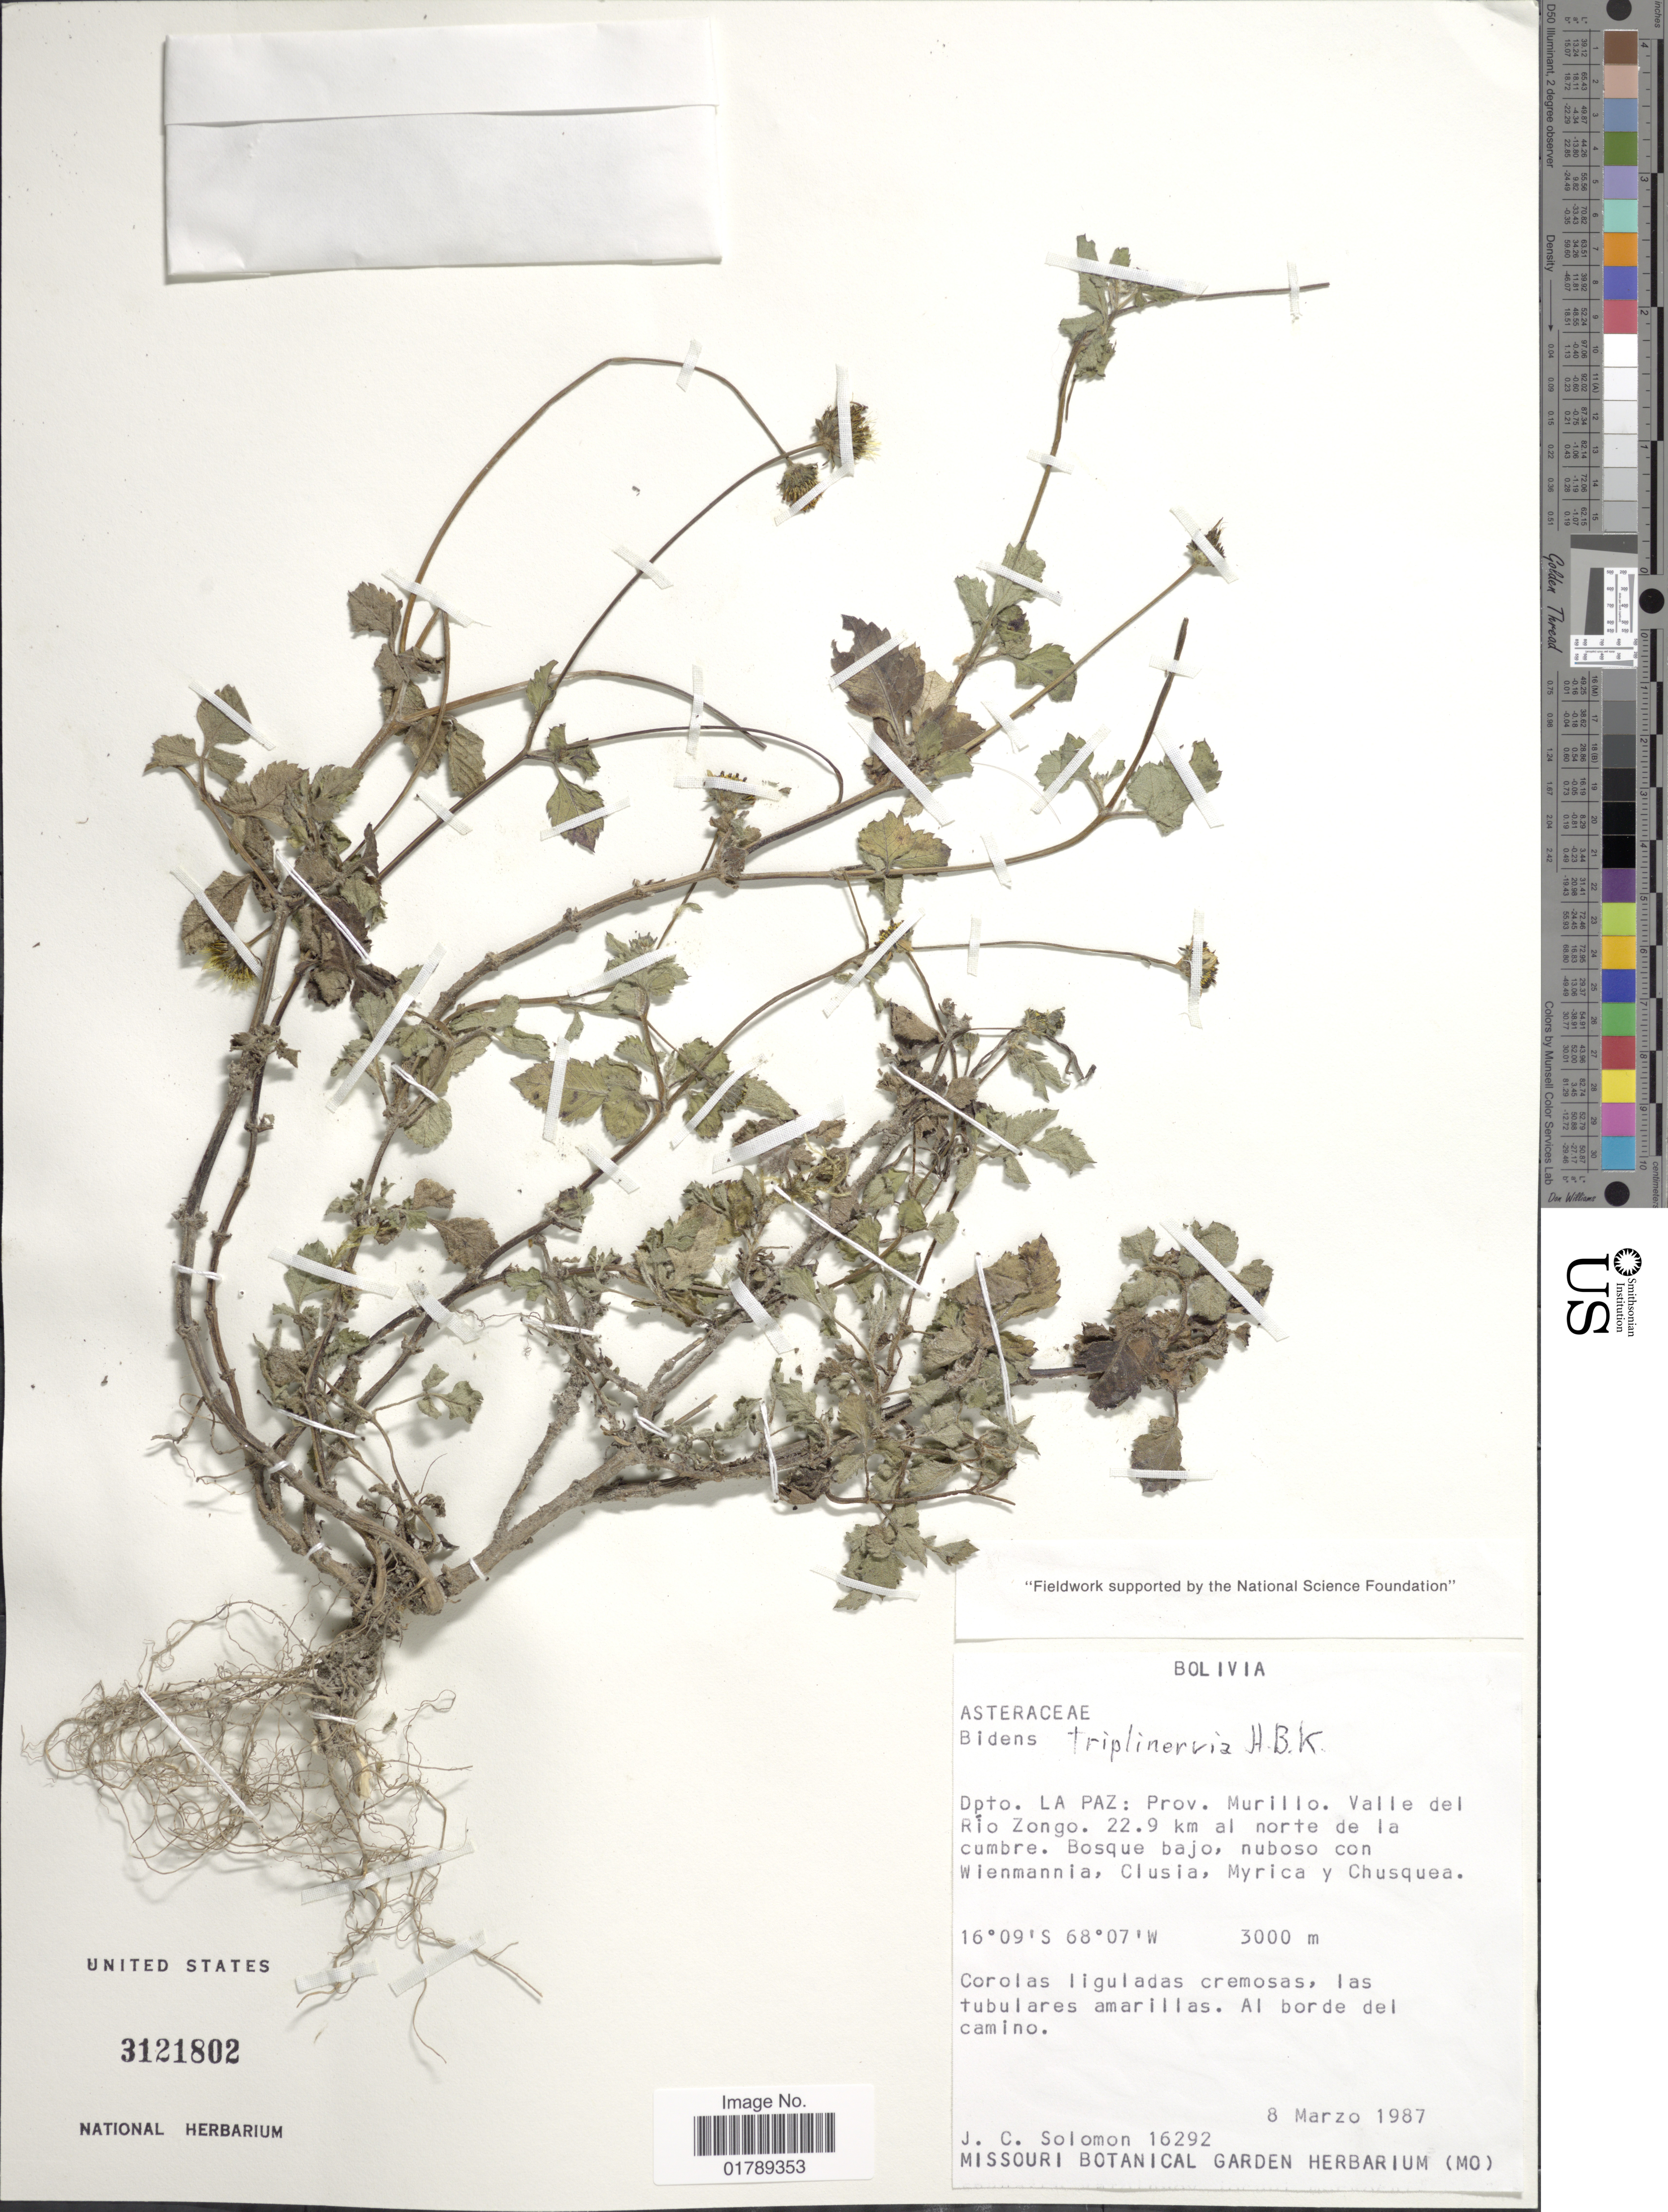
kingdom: Plantae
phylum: Tracheophyta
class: Magnoliopsida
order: Asterales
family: Asteraceae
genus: Bidens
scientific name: Bidens triplinervia var. macrantha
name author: (Wedd.) Sherff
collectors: J. C. Solomon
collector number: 16292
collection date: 1987-03-08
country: Bolivia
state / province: La Paz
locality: Prov. Murillo. Valle del Río Zongo. 22.9 km al norte de la cumbre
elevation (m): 3000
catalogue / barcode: US 3121802